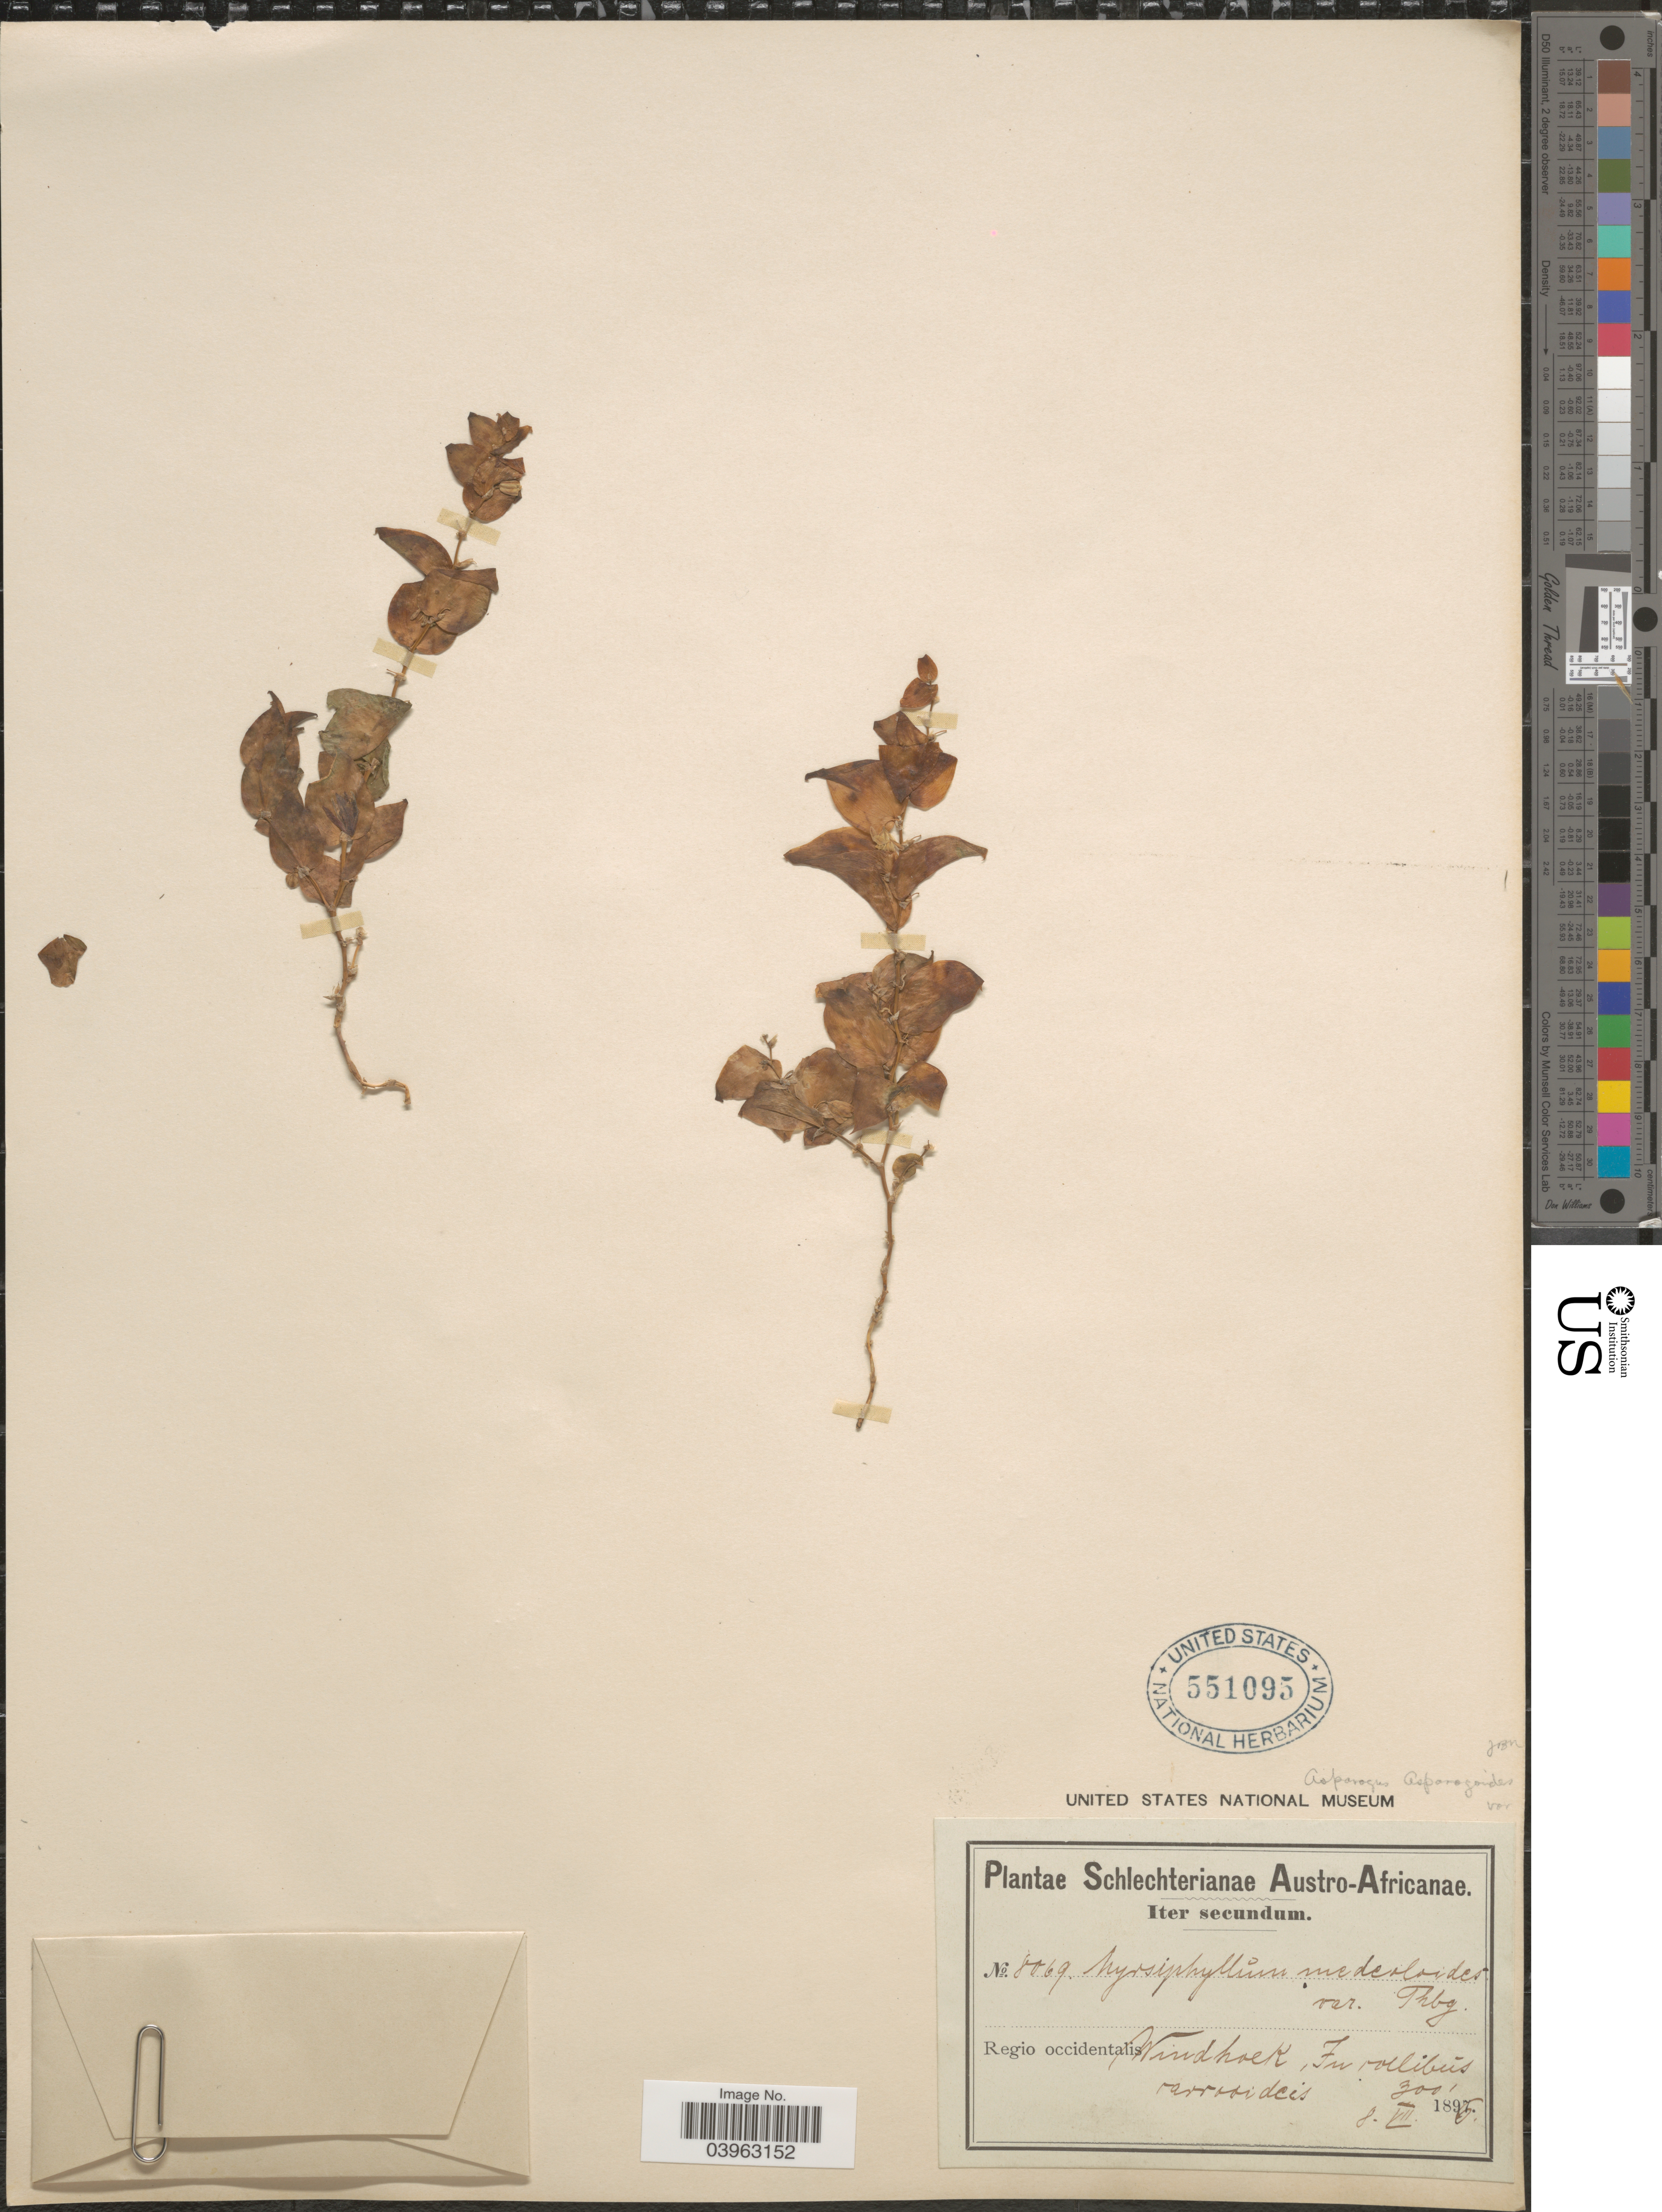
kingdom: Plantae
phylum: Tracheophyta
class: Liliopsida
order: Asparagales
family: Asparagaceae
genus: Asparagus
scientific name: Asparagus asparagoides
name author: (L.) Druce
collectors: Schlechter, --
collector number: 8069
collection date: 1896-07-08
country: Namibia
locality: Austro-Africanae. Regio occidentalis. Windhoek, In collibus carrodidcis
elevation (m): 91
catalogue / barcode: US 551095